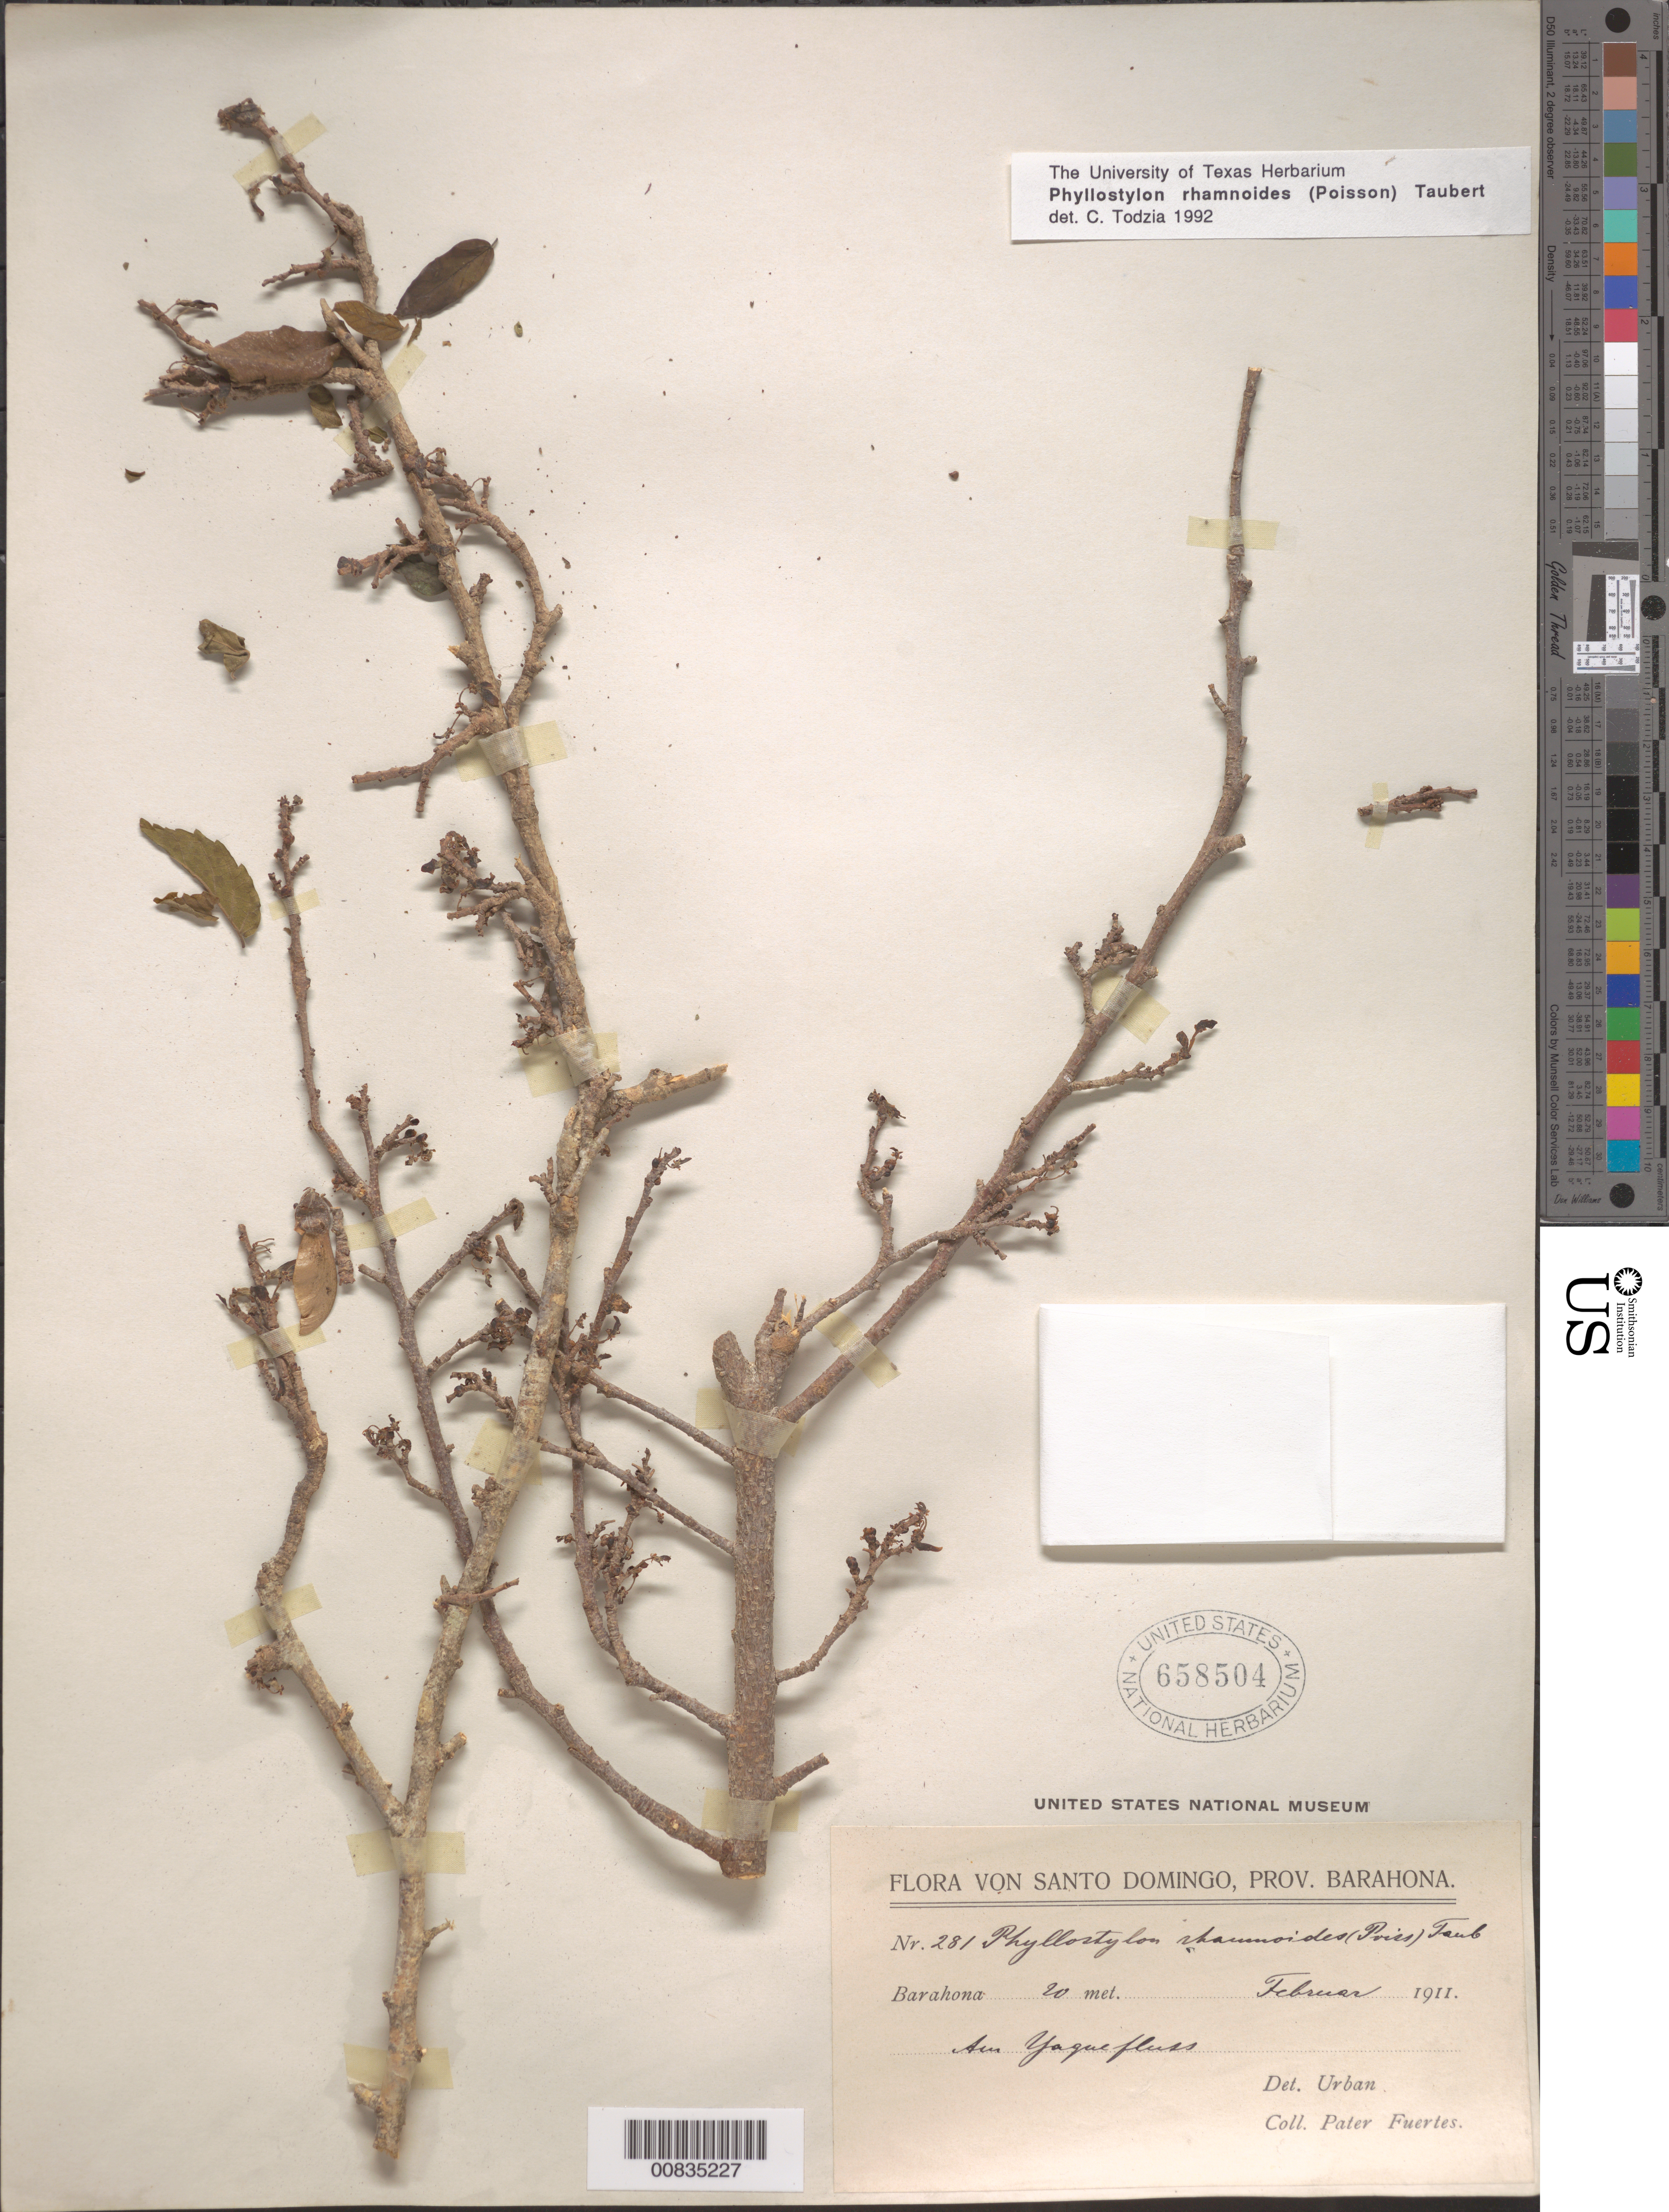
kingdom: Plantae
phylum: Tracheophyta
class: Magnoliopsida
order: Rosales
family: Ulmaceae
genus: Phyllostylon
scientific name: Phyllostylon rhamnoides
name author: (J. Poiss.) Taub.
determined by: Todzia, C. A., (TEX), University of Texas Austin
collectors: M. D. Fuertes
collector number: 281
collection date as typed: Feb 1911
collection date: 1911-02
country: Dominican Republic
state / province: Barahona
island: Hispaniola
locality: Prov. Barahona. Am Yaque fluss.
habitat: Am fluss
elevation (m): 20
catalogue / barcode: US 658504